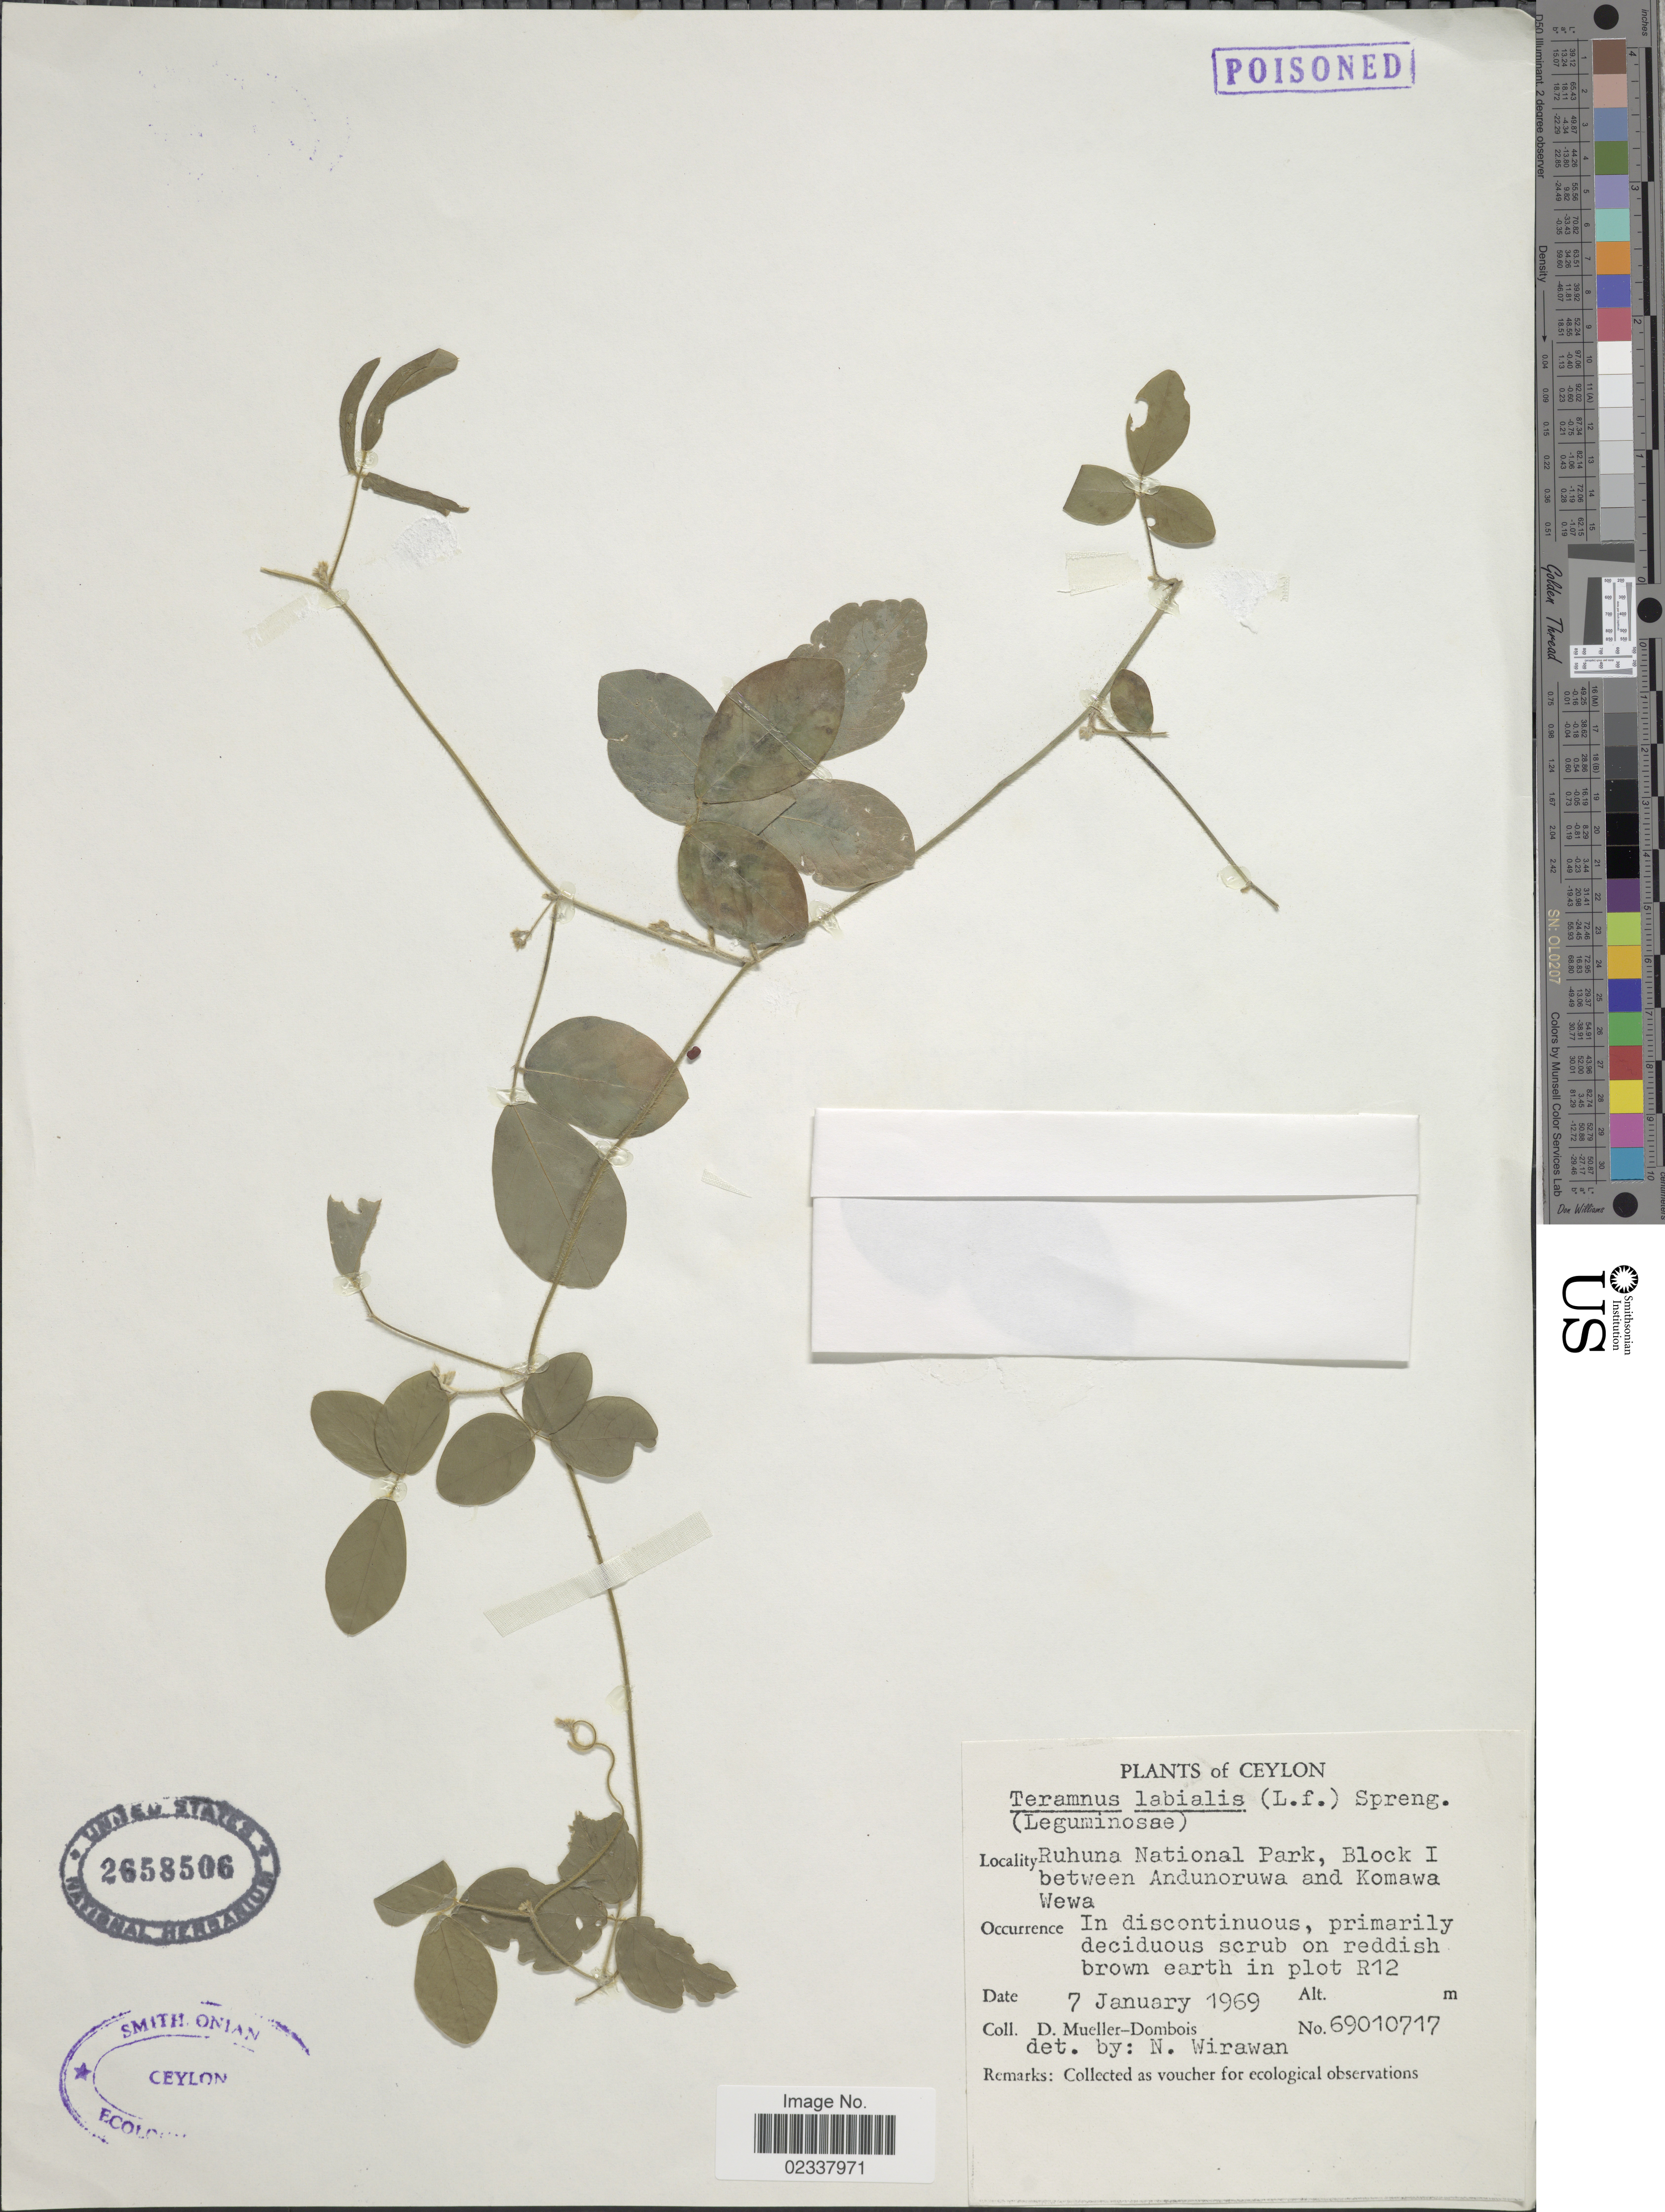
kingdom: Plantae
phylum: Tracheophyta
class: Magnoliopsida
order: Fabales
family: Fabaceae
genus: Teramnus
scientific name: Teramnus labialis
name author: (L. f.) Spreng.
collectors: D. Mueller-Dombois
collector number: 69010717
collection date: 1969-01-07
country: Sri Lanka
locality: Ceylon, Ruhuna National Park, Block I between Andunoruwa and Komawa Wewa. In plot R12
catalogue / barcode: US 2658506